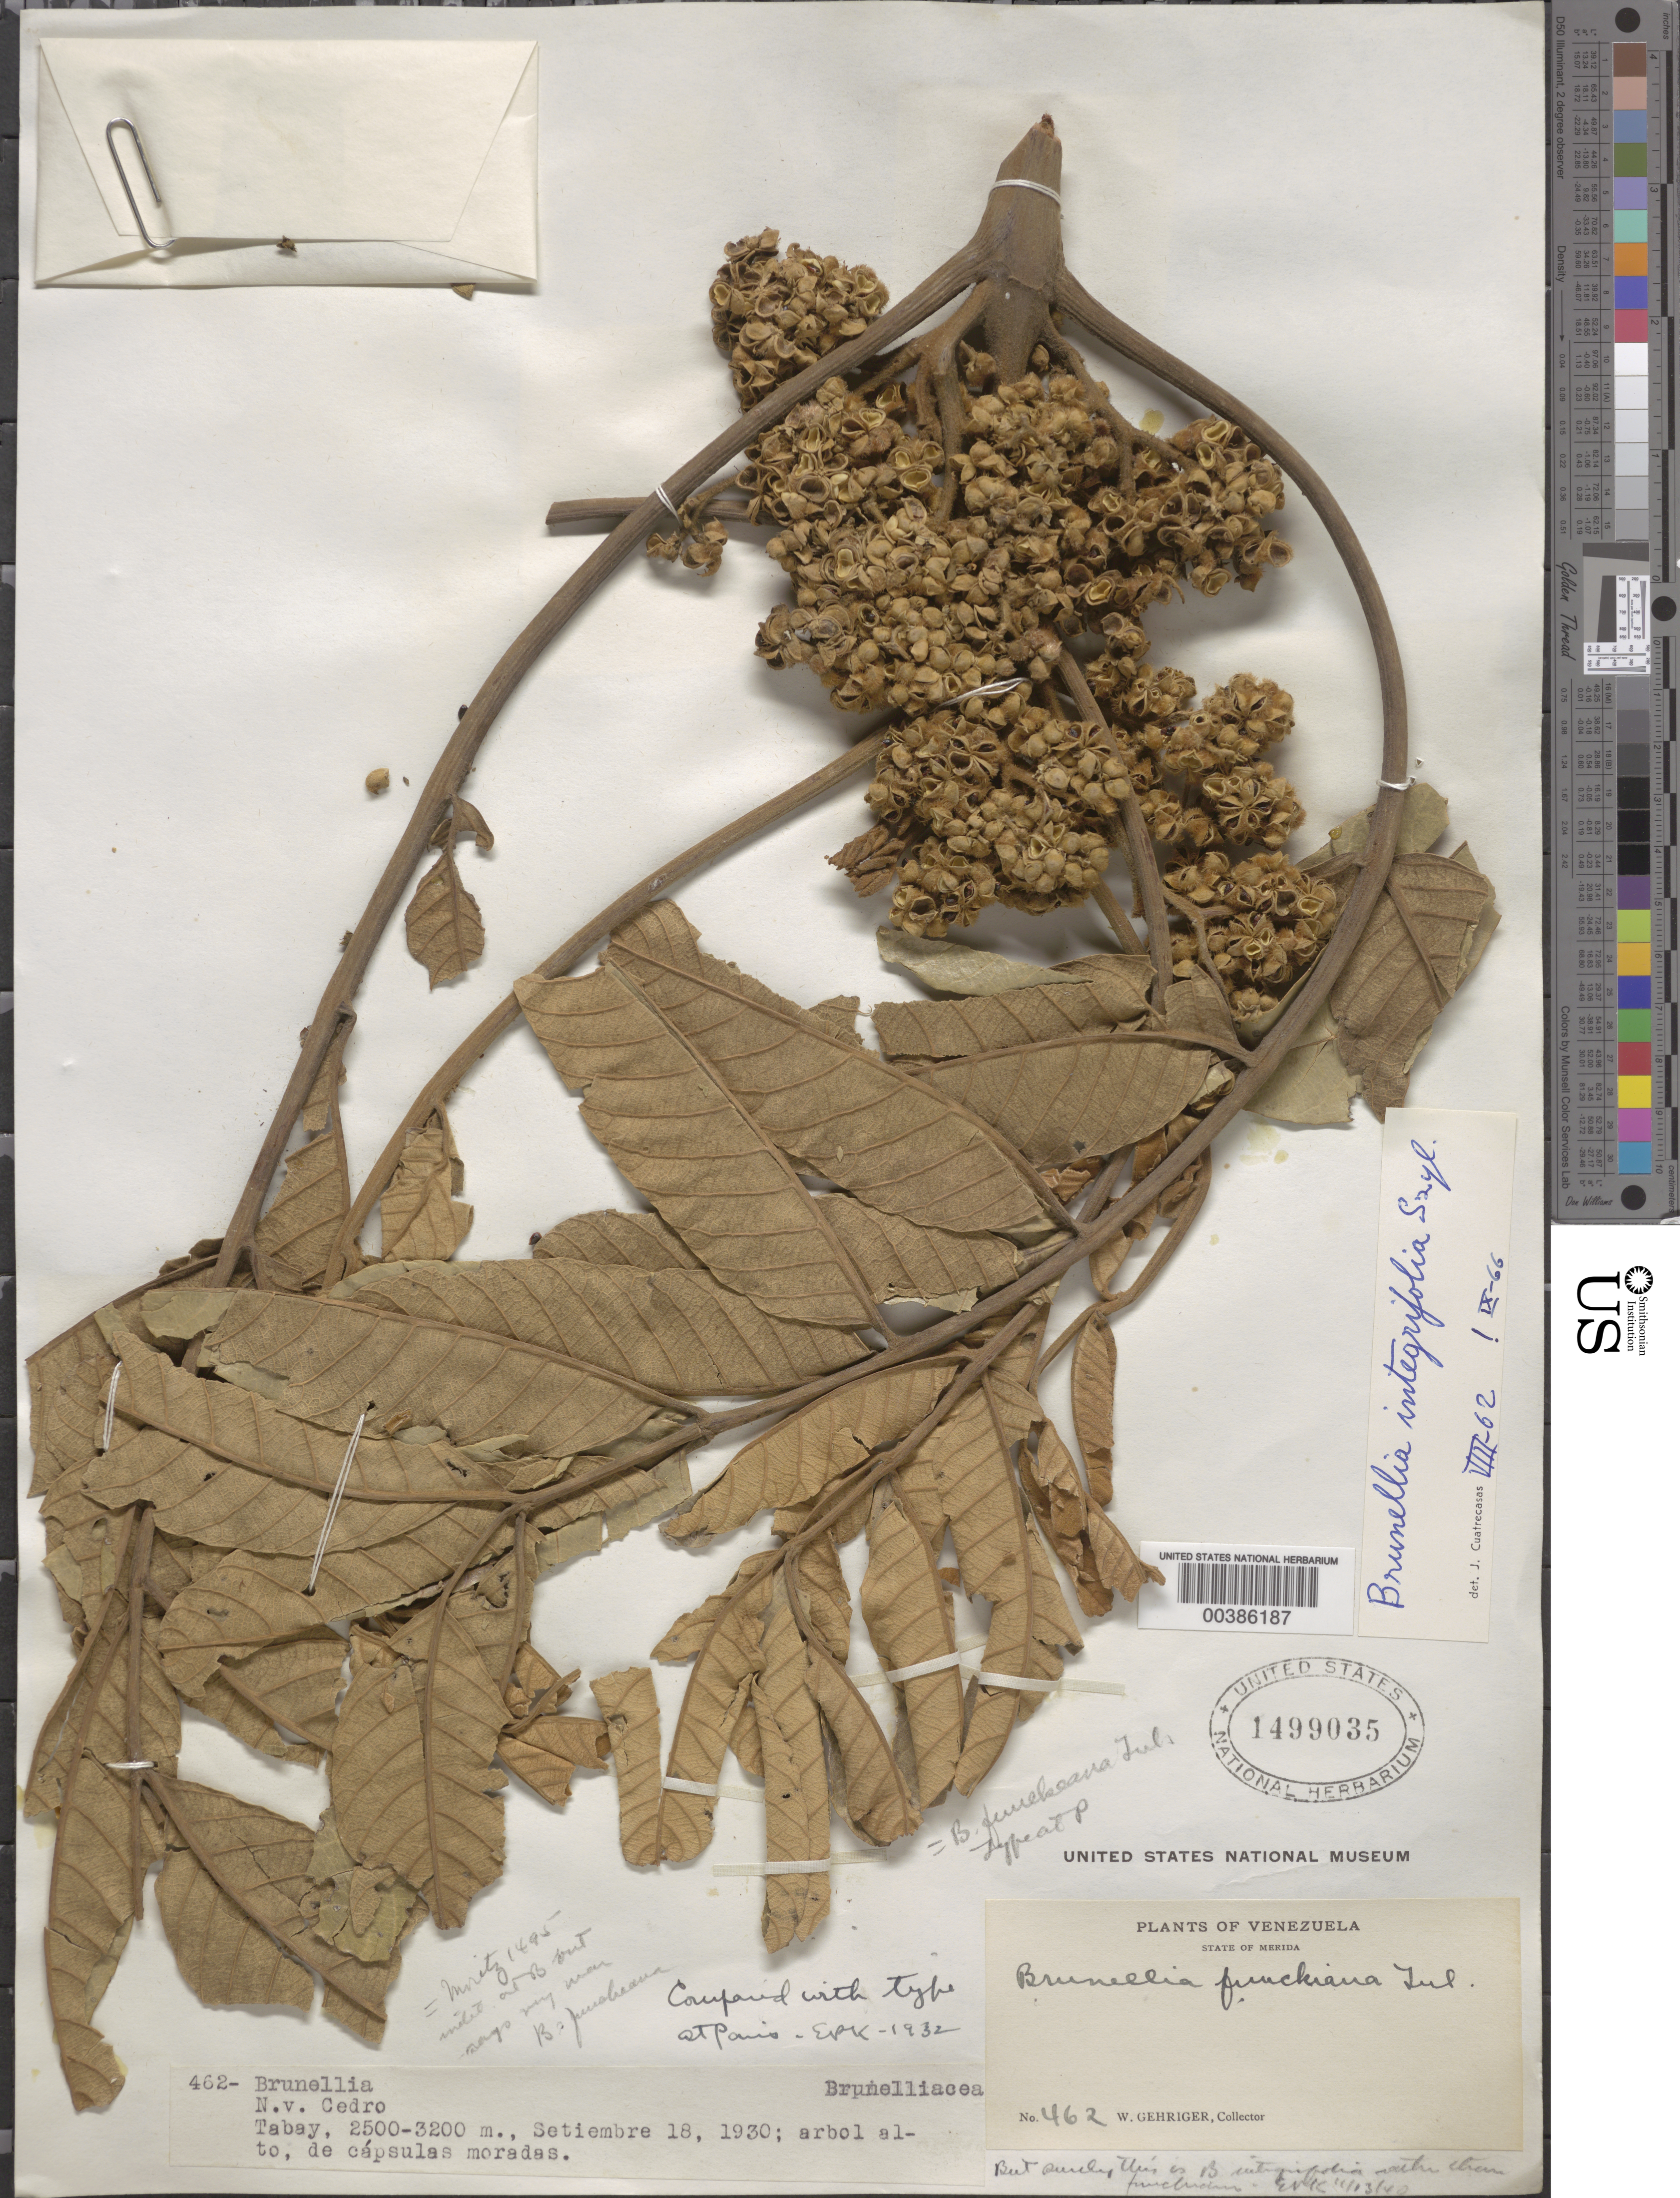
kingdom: Plantae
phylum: Tracheophyta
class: Magnoliopsida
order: Oxalidales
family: Brunelliaceae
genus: Brunellia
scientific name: Brunellia integrifolia subsp. integrifolia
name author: Szyszyl.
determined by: Cuatrecasas, J.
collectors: W. Gehriger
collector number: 462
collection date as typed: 18 Sep 1930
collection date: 1930-09-18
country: Venezuela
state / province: Mérida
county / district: Libertador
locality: Tabay Tabay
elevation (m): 2500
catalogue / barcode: US 1499035